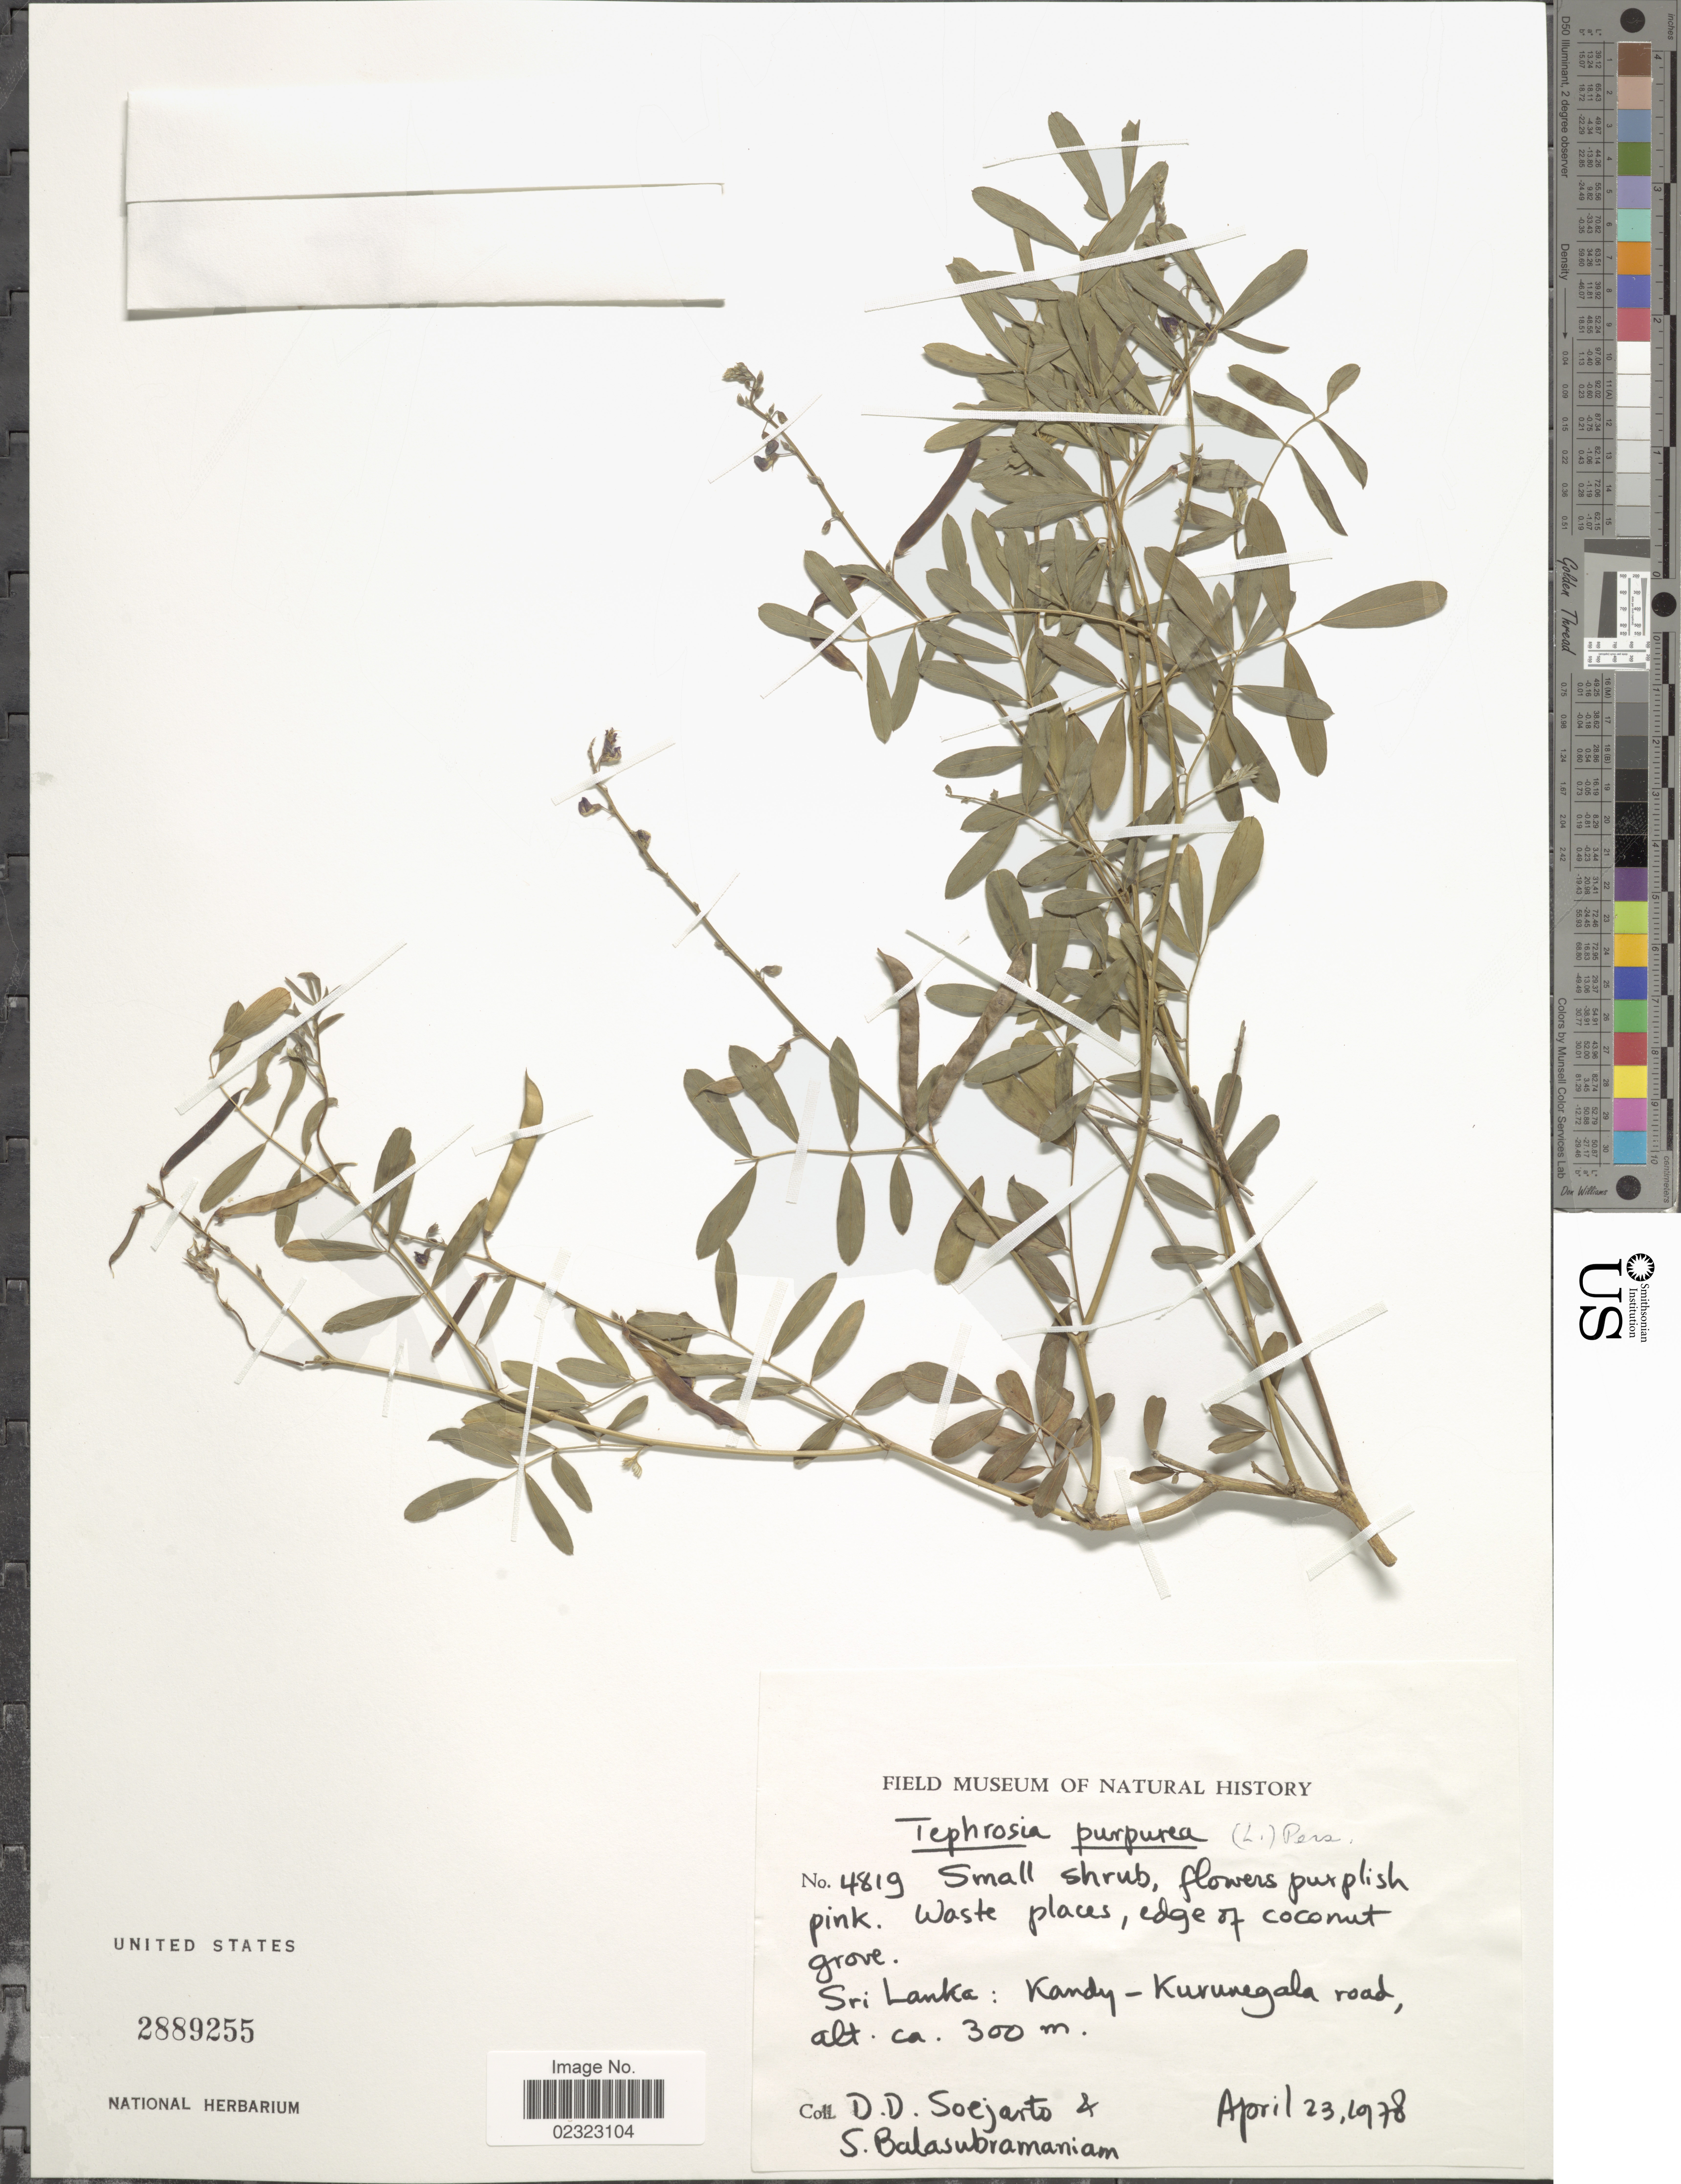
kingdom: Plantae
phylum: Tracheophyta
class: Magnoliopsida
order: Fabales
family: Fabaceae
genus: Tephrosia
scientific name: Tephrosia purpurea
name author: (L.) Pers.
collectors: S. Balasubramaniam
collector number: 4819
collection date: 1978-04-23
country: Sri Lanka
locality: Kandy - Kurunegala road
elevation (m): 300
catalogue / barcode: US 2889255